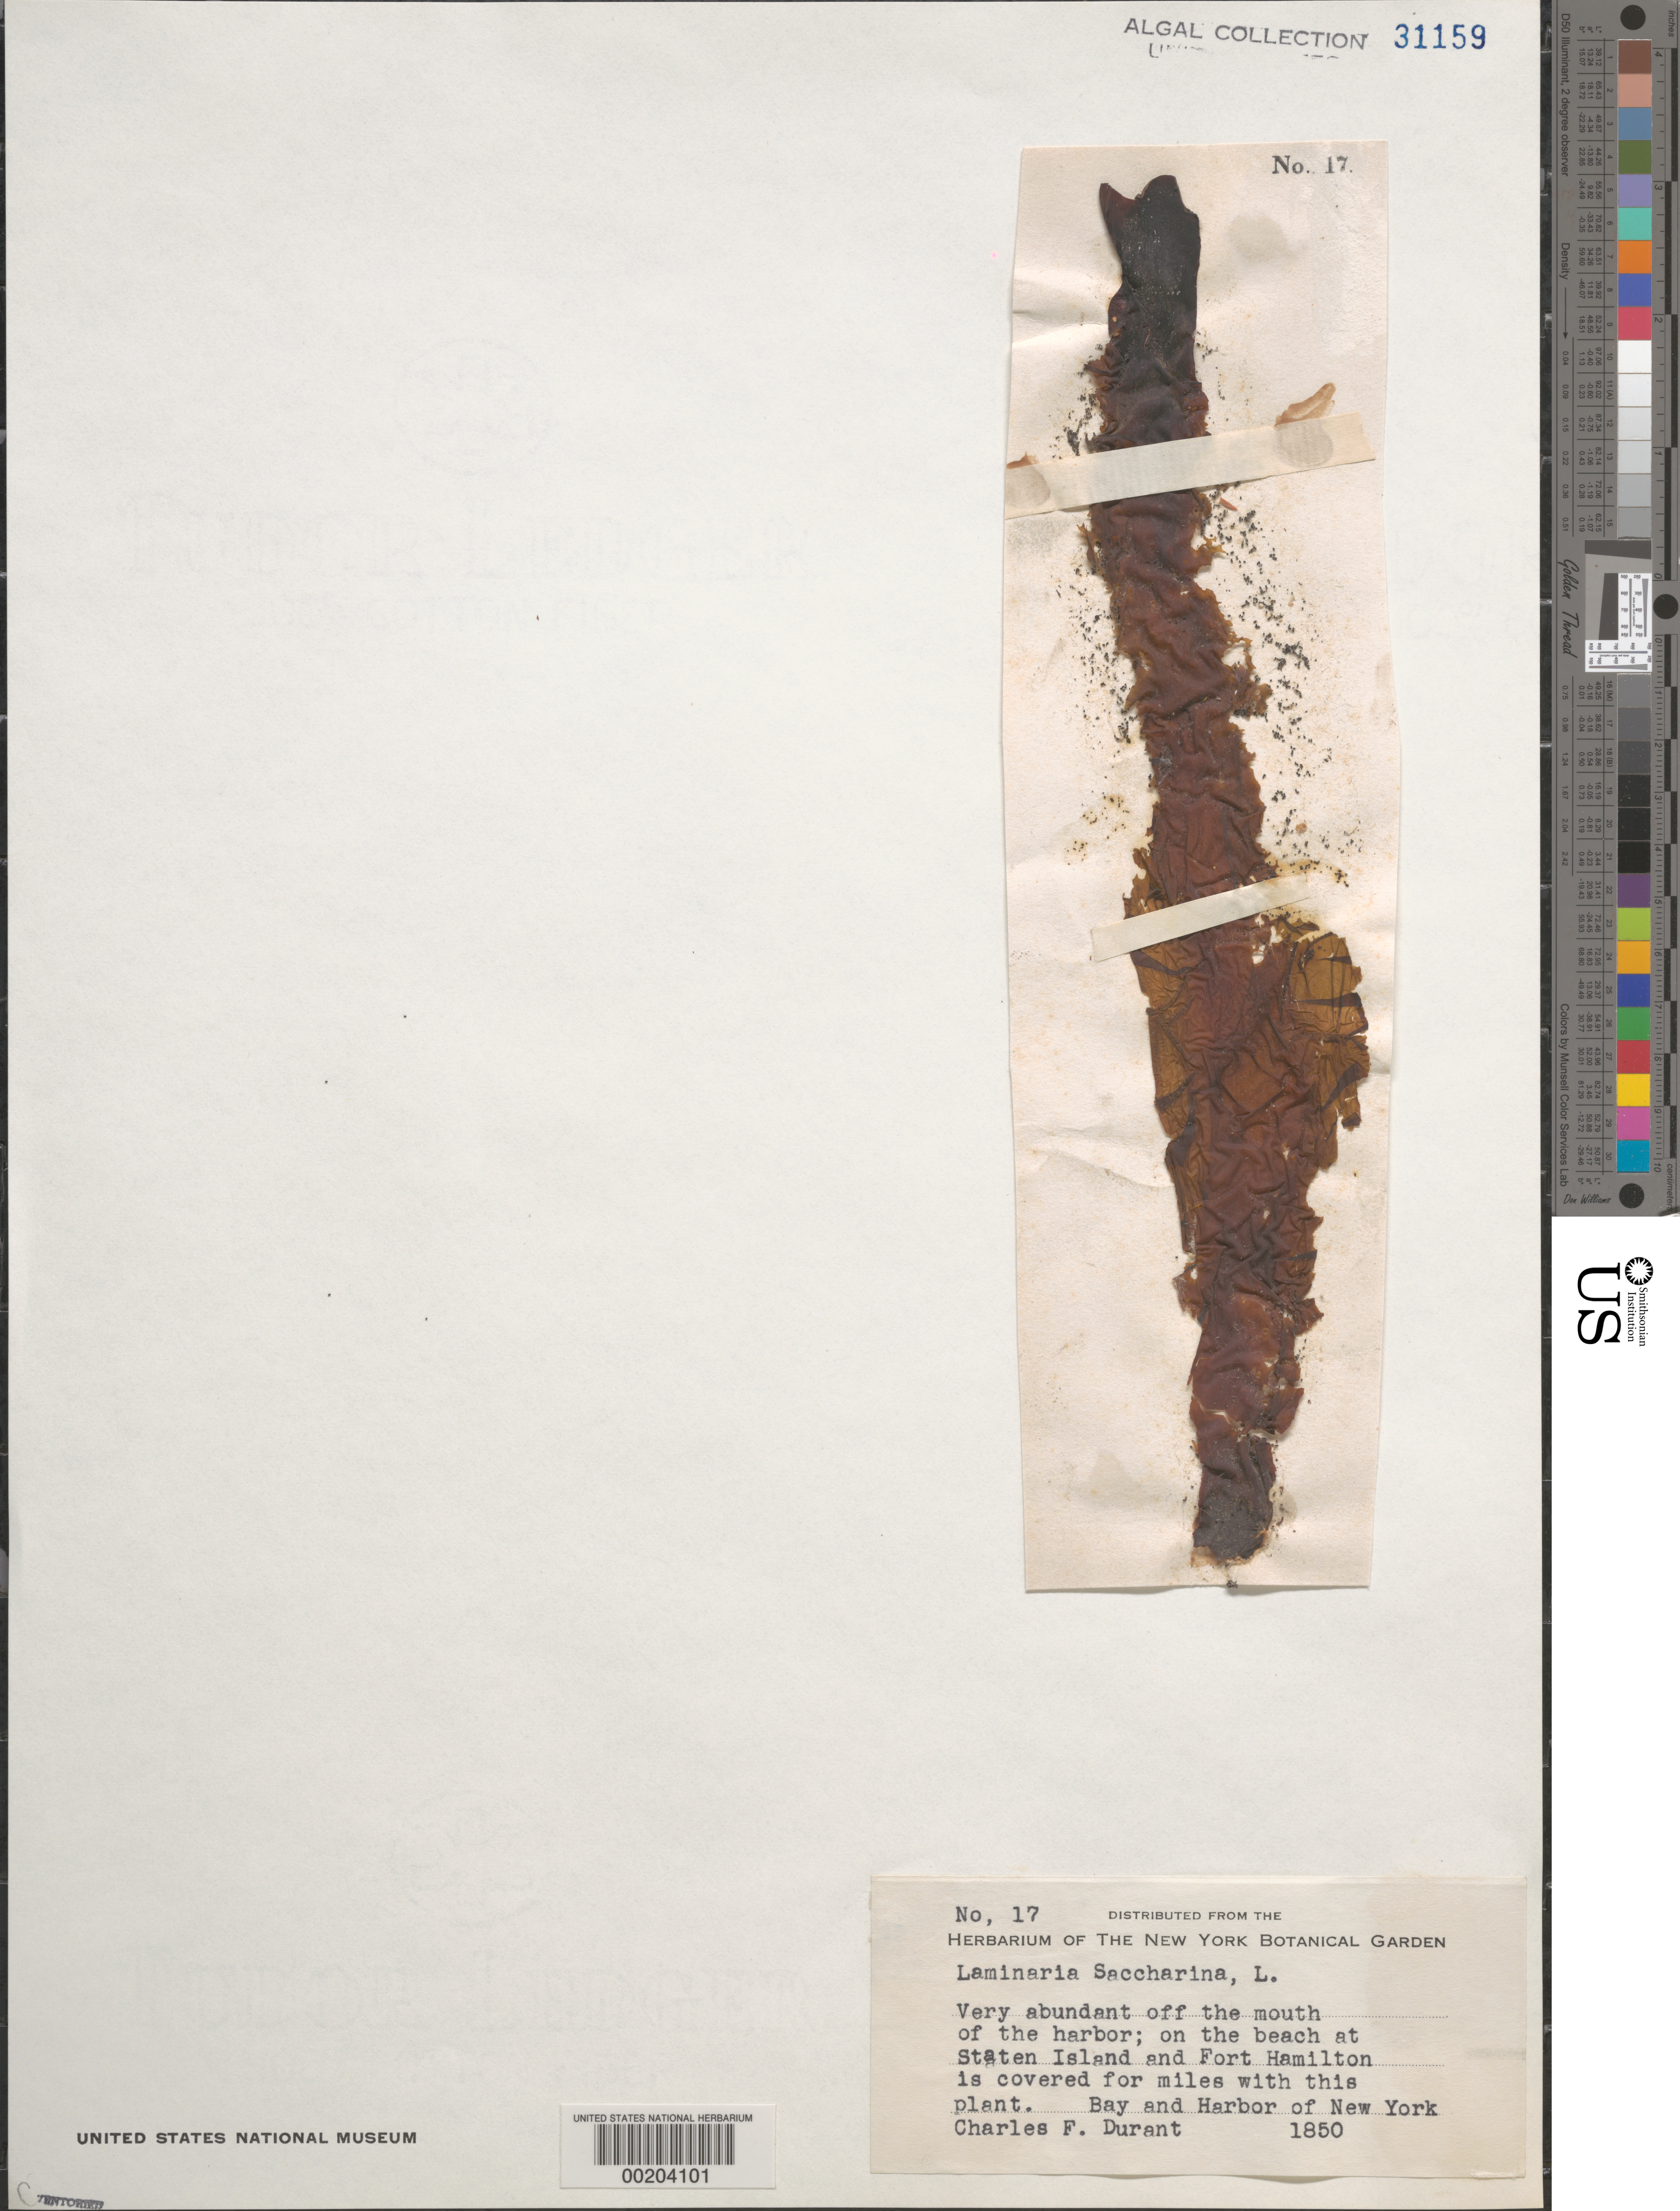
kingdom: Chromista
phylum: Ochrophyta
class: Phaeophyceae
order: Laminariales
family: Laminariaceae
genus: Saccharina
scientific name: Saccharina latissima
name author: C.E. Lane et al.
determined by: Algae name updating Project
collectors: C. Durant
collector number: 17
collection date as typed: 1850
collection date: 1850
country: United States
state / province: New York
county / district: Kings County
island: Staten Island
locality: Fort Hamilton and the island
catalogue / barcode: US 31159